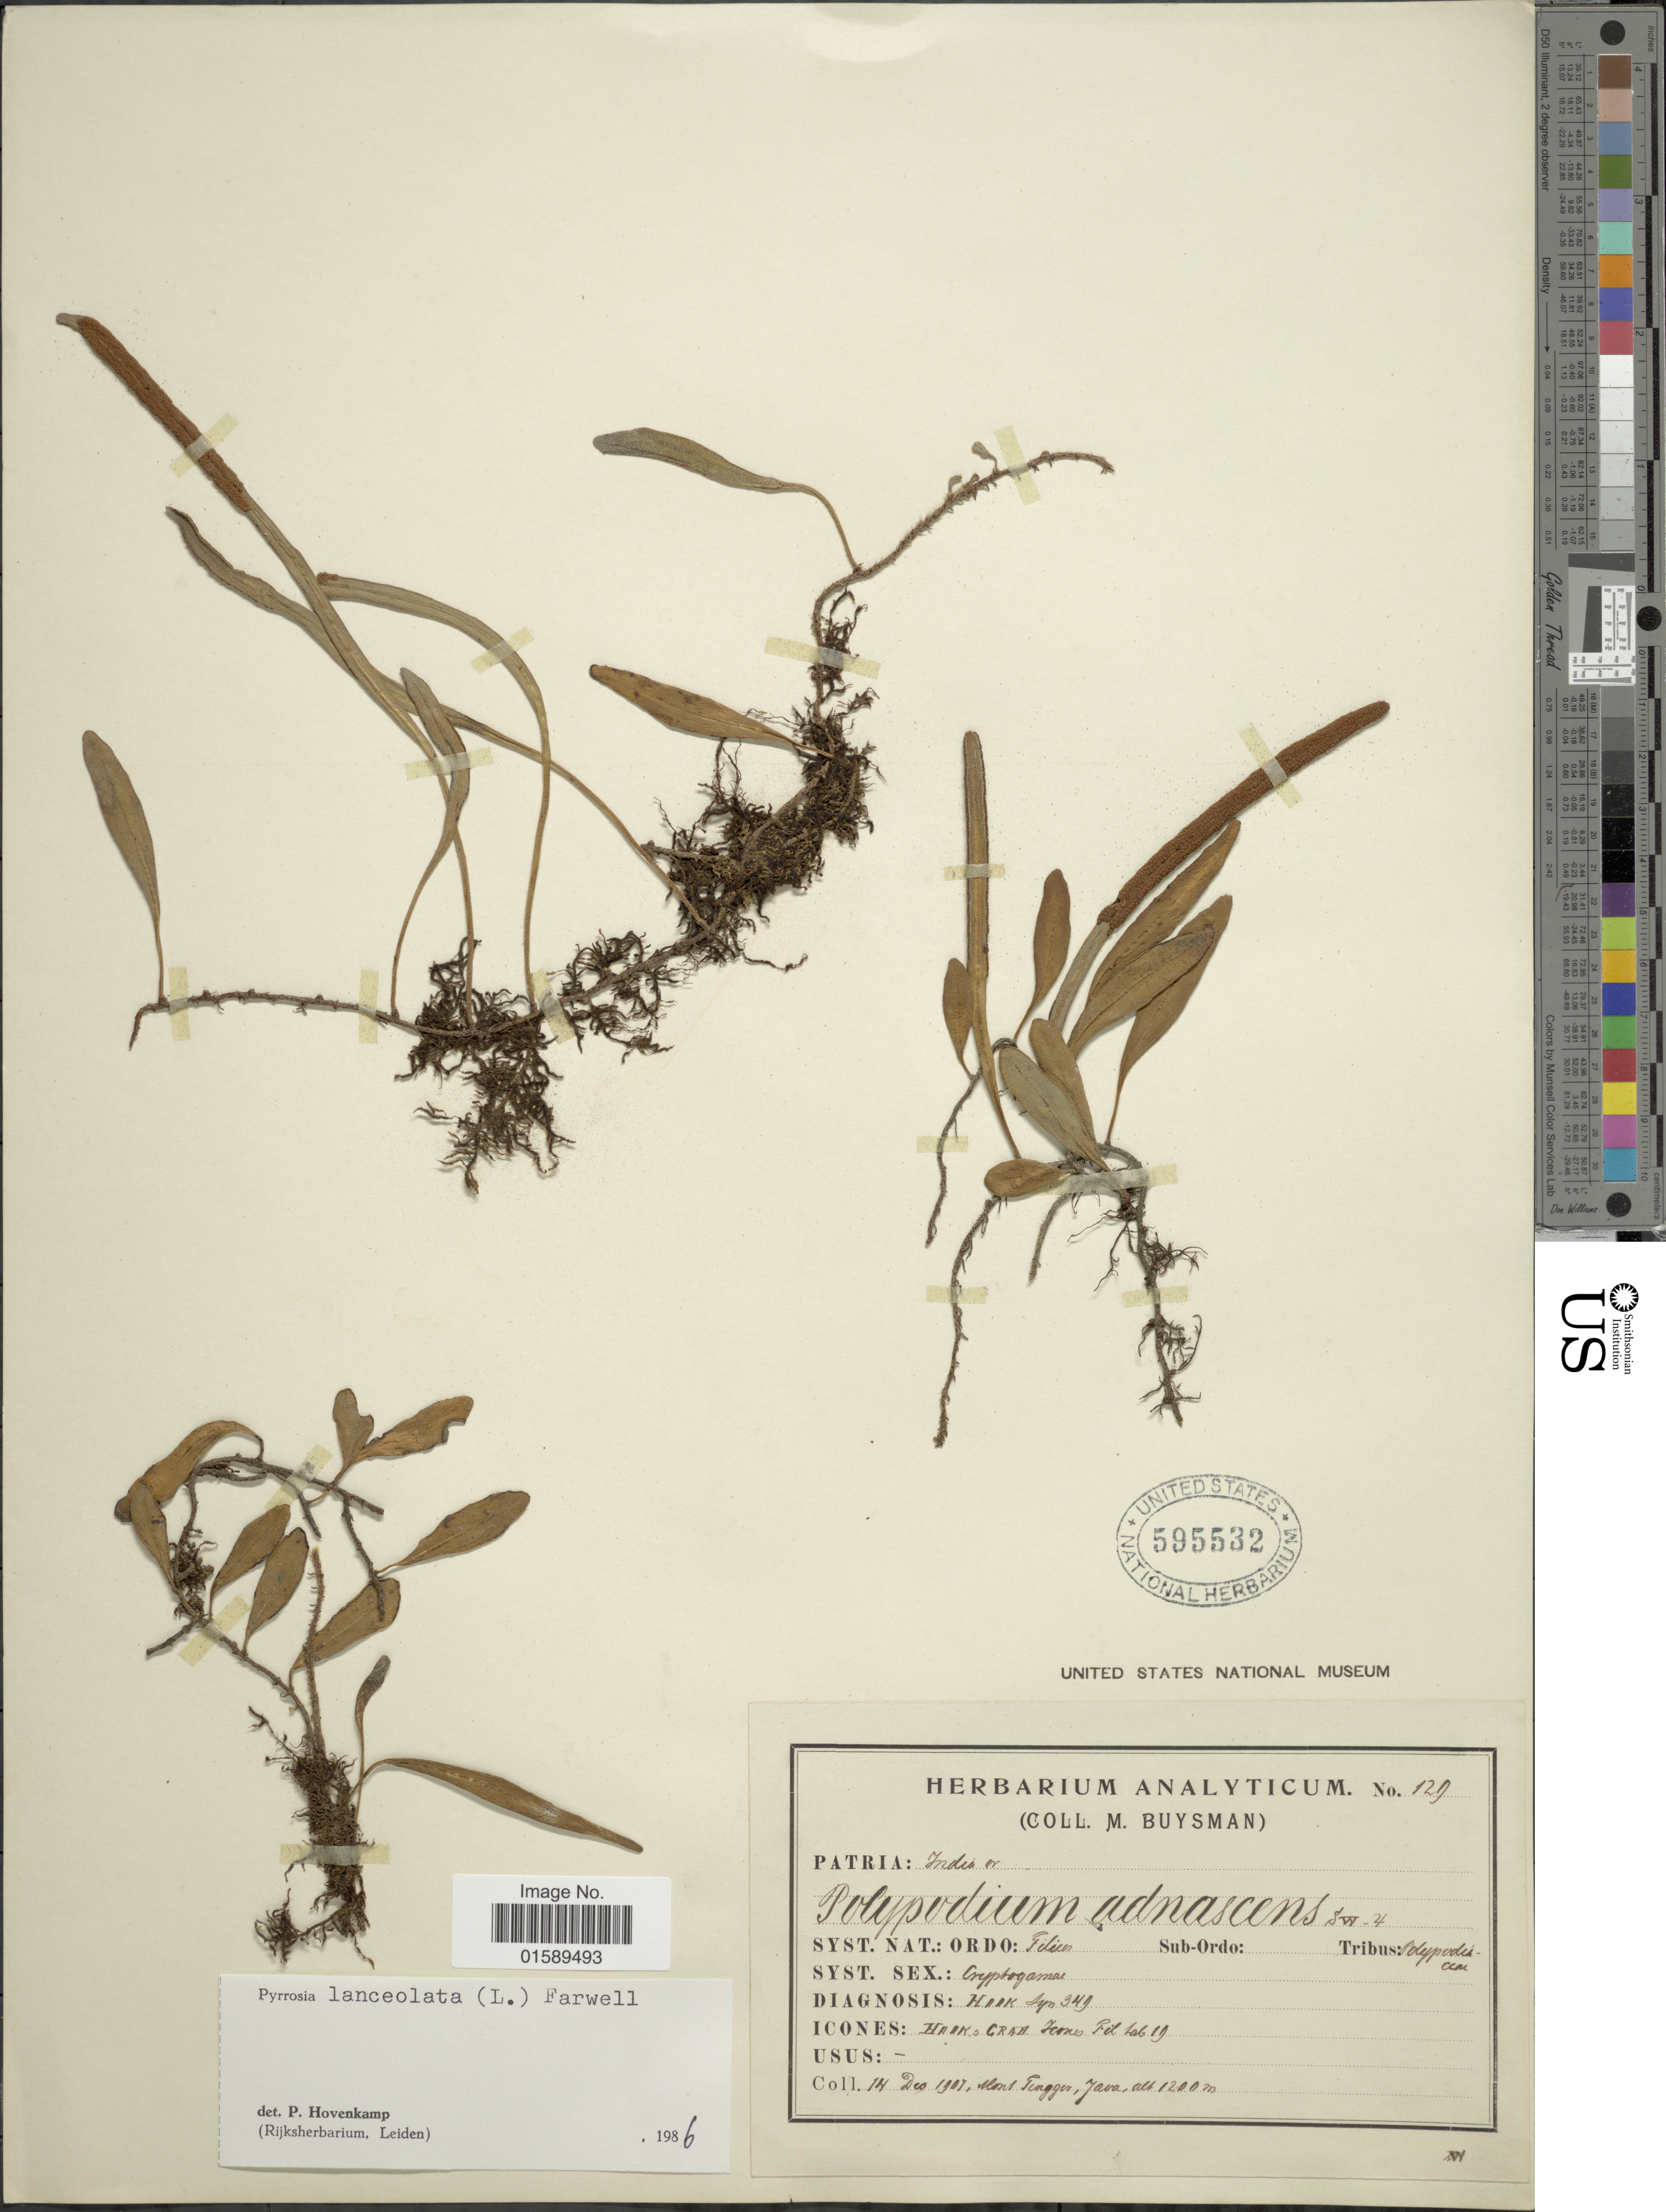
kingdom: Plantae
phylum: Tracheophyta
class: Polypodiopsida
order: Polypodiales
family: Polypodiaceae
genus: Pyrrosia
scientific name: Pyrrosia lanceolata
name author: (L.) Farw.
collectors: M. Buysman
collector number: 129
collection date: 1907-12-14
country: Indonesia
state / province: Java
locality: India or. Mont Tengger, Java,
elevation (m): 1200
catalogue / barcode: US 595532